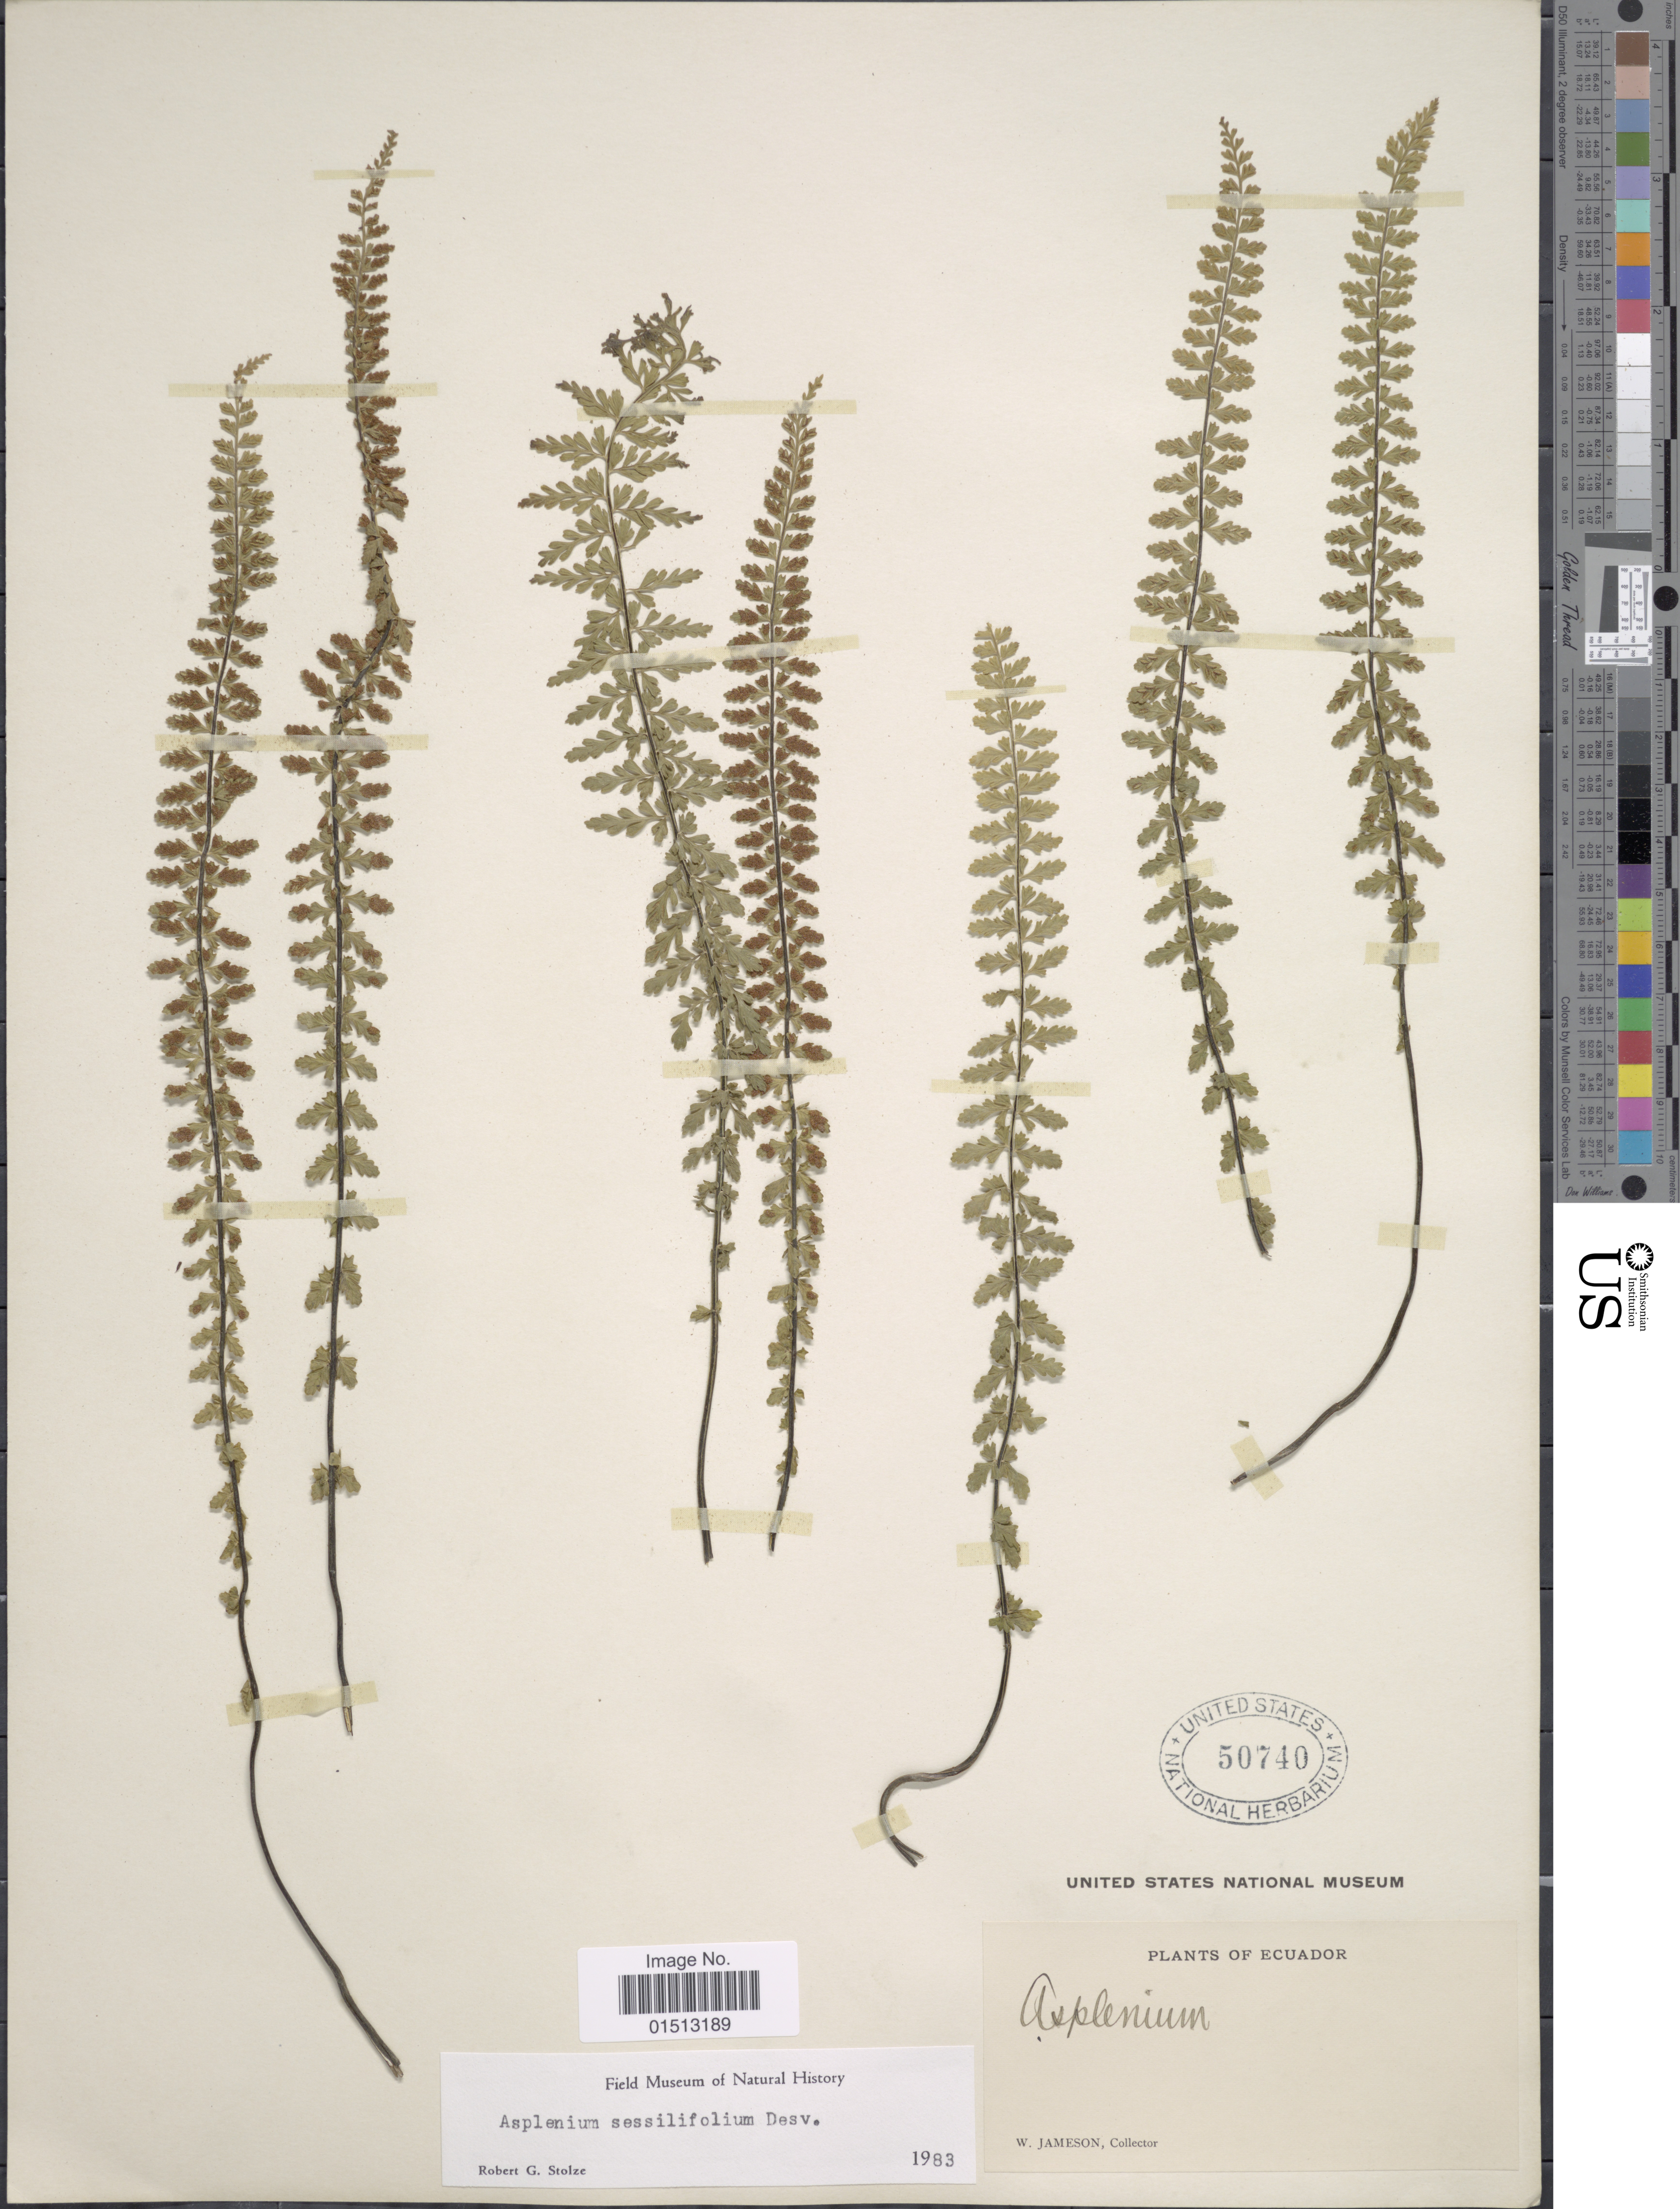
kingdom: Plantae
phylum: Tracheophyta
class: Polypodiopsida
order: Polypodiales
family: Aspleniaceae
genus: Asplenium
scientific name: Asplenium sessilifolium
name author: Desv.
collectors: W. Jameson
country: Ecuador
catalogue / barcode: US 50740